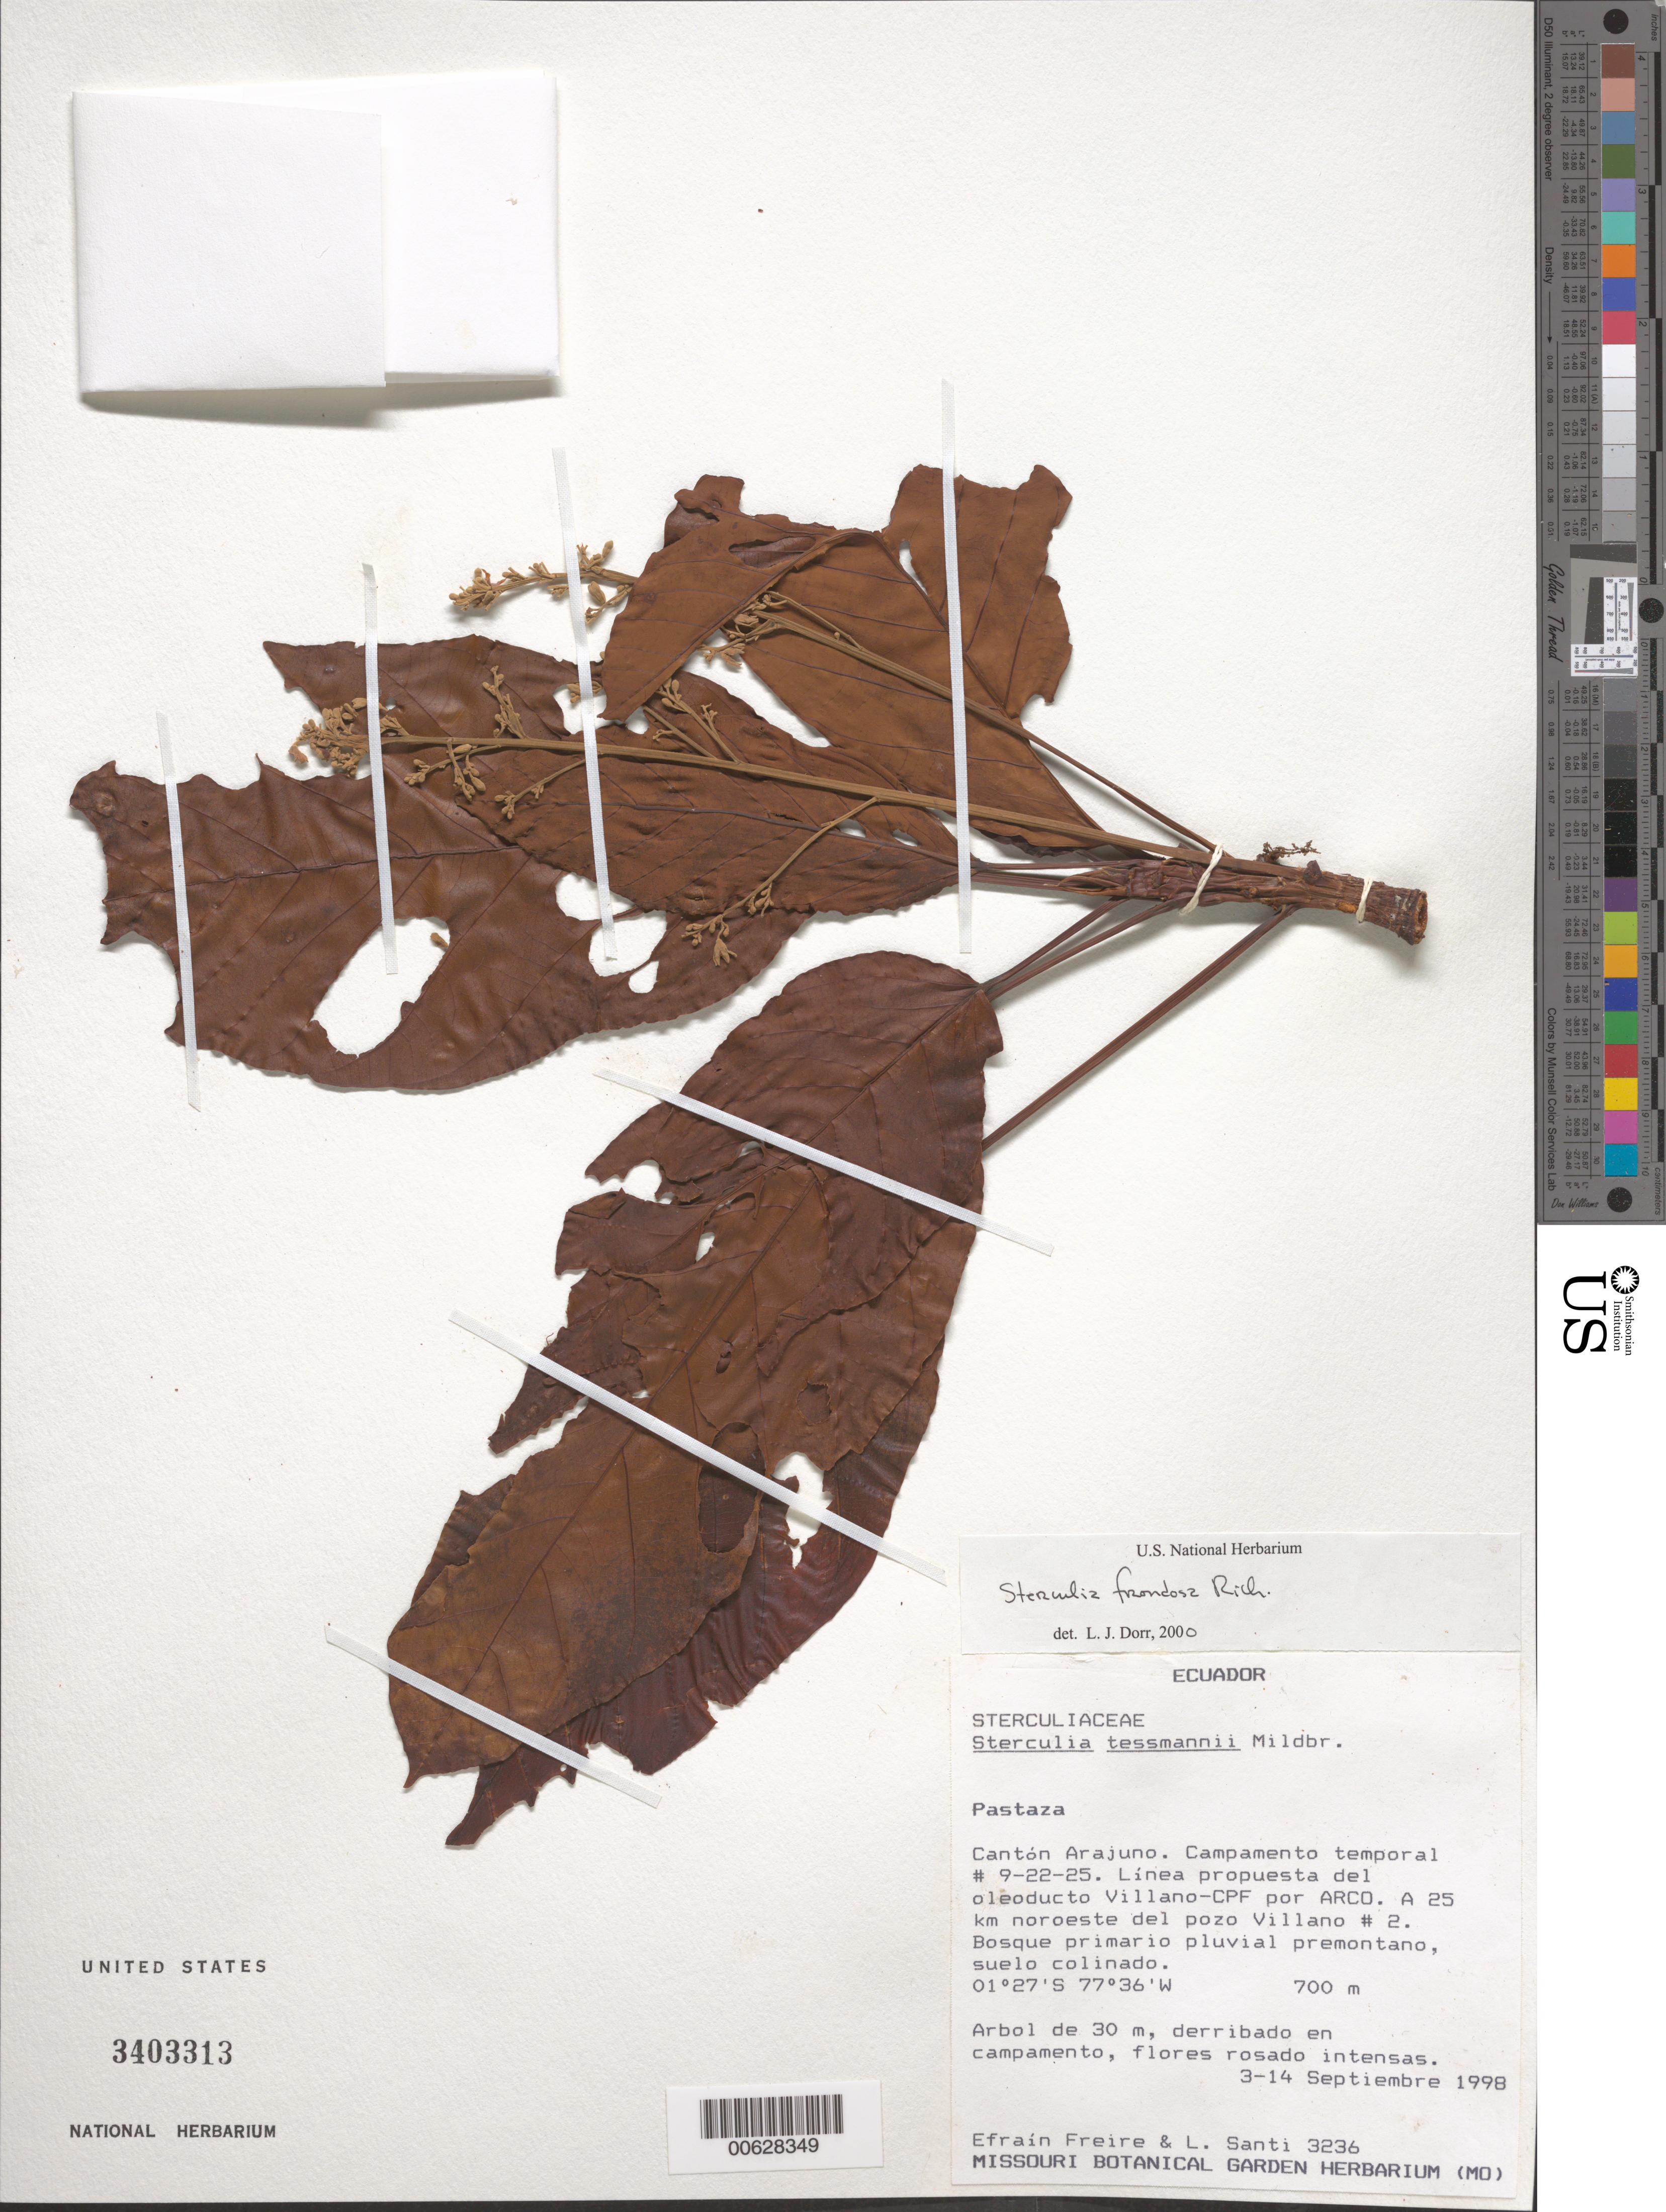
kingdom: Plantae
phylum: Tracheophyta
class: Magnoliopsida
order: Malvales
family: Malvaceae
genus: Sterculia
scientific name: Sterculia frondosa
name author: Rich.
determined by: Dorr, L. J., (BOT), Smithsonian Institution - National Museum of Natural History (UNITED STATES)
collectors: E. Freire & L. Santi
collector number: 3236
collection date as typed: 03 Sep 1998 to 14 Sep 1998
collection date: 1998-09-03/1998-09-14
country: Ecuador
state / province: Pastaza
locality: Cantón Arajuno. Campamento temporal #9-22-25, linea propuesta del oleoducto Villano-CPF por ARCO, a 25 km noroeste del pozo Villano #2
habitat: Bosque primario pluvial premontano, suelo colinado.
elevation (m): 700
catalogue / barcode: US 3403313